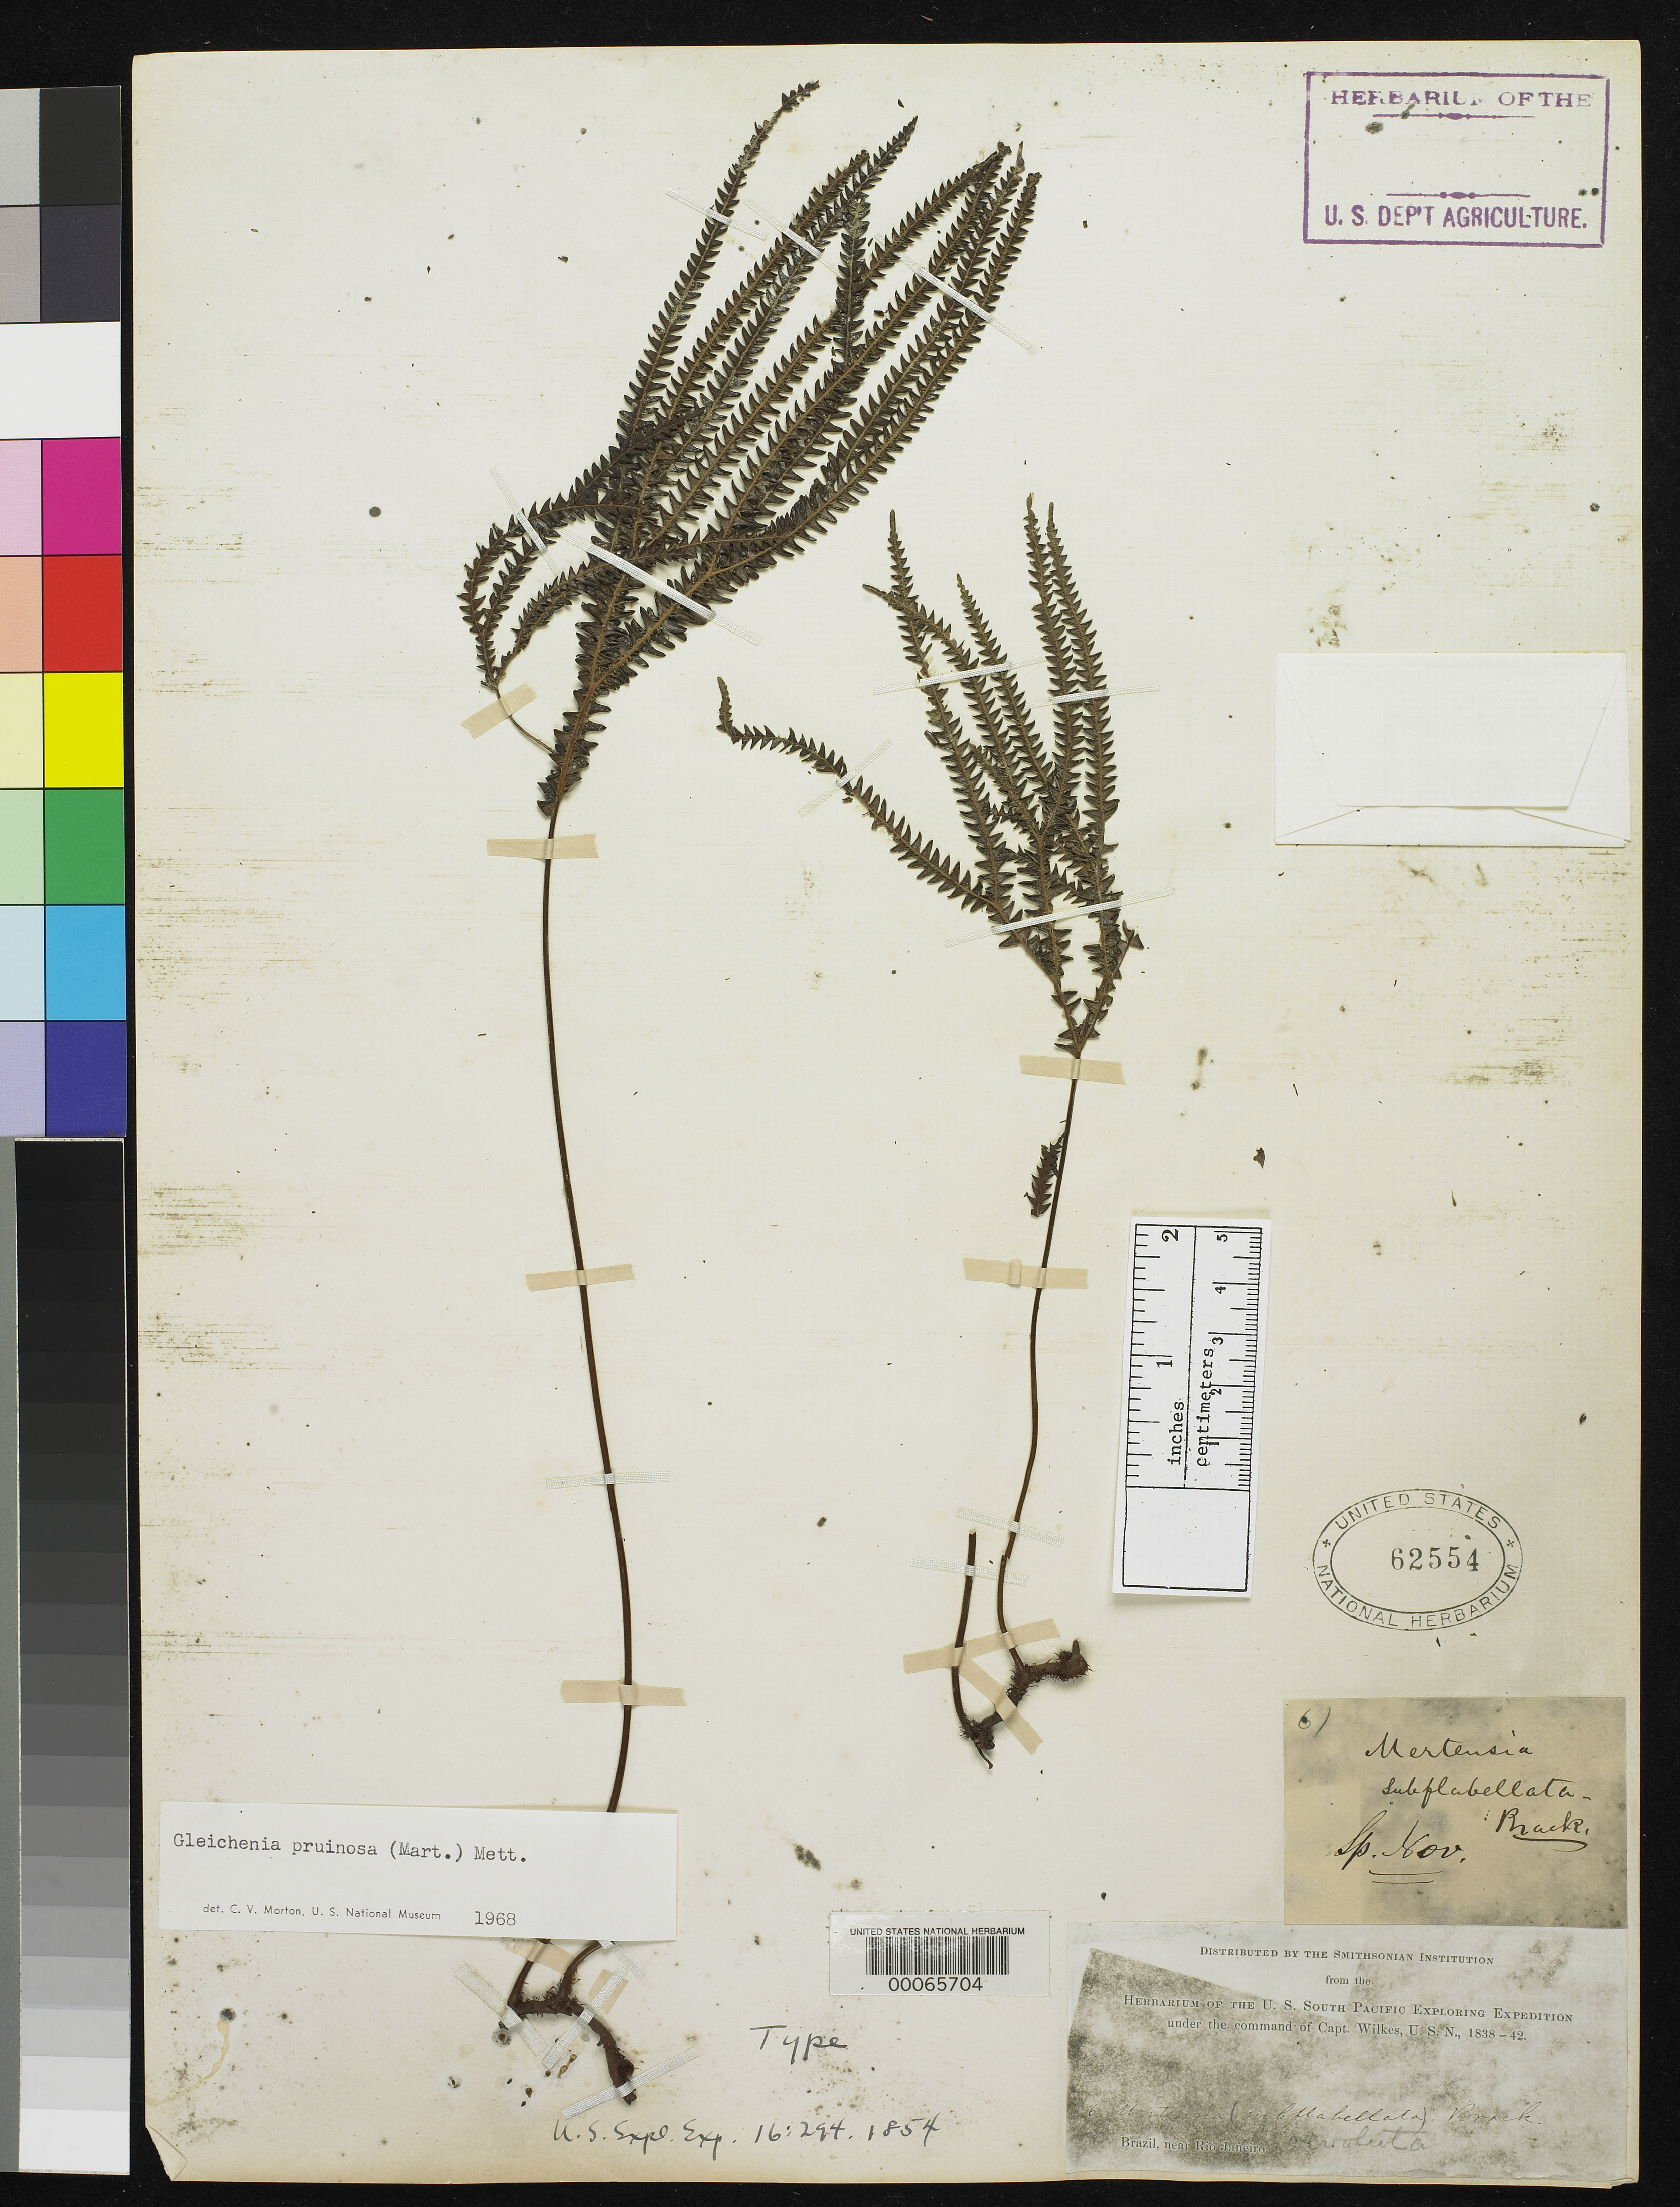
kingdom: Plantae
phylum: Tracheophyta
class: Polypodiopsida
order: Gleicheniales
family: Gleicheniaceae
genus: Mertensia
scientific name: Mertensia subflabellata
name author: Brack. in Wilkes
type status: Type Collection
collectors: Wilkes Explor. Exped.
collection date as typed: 1838 to -- --- 1842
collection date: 1838/1842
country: Brazil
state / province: Minas Gerais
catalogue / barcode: US 62554